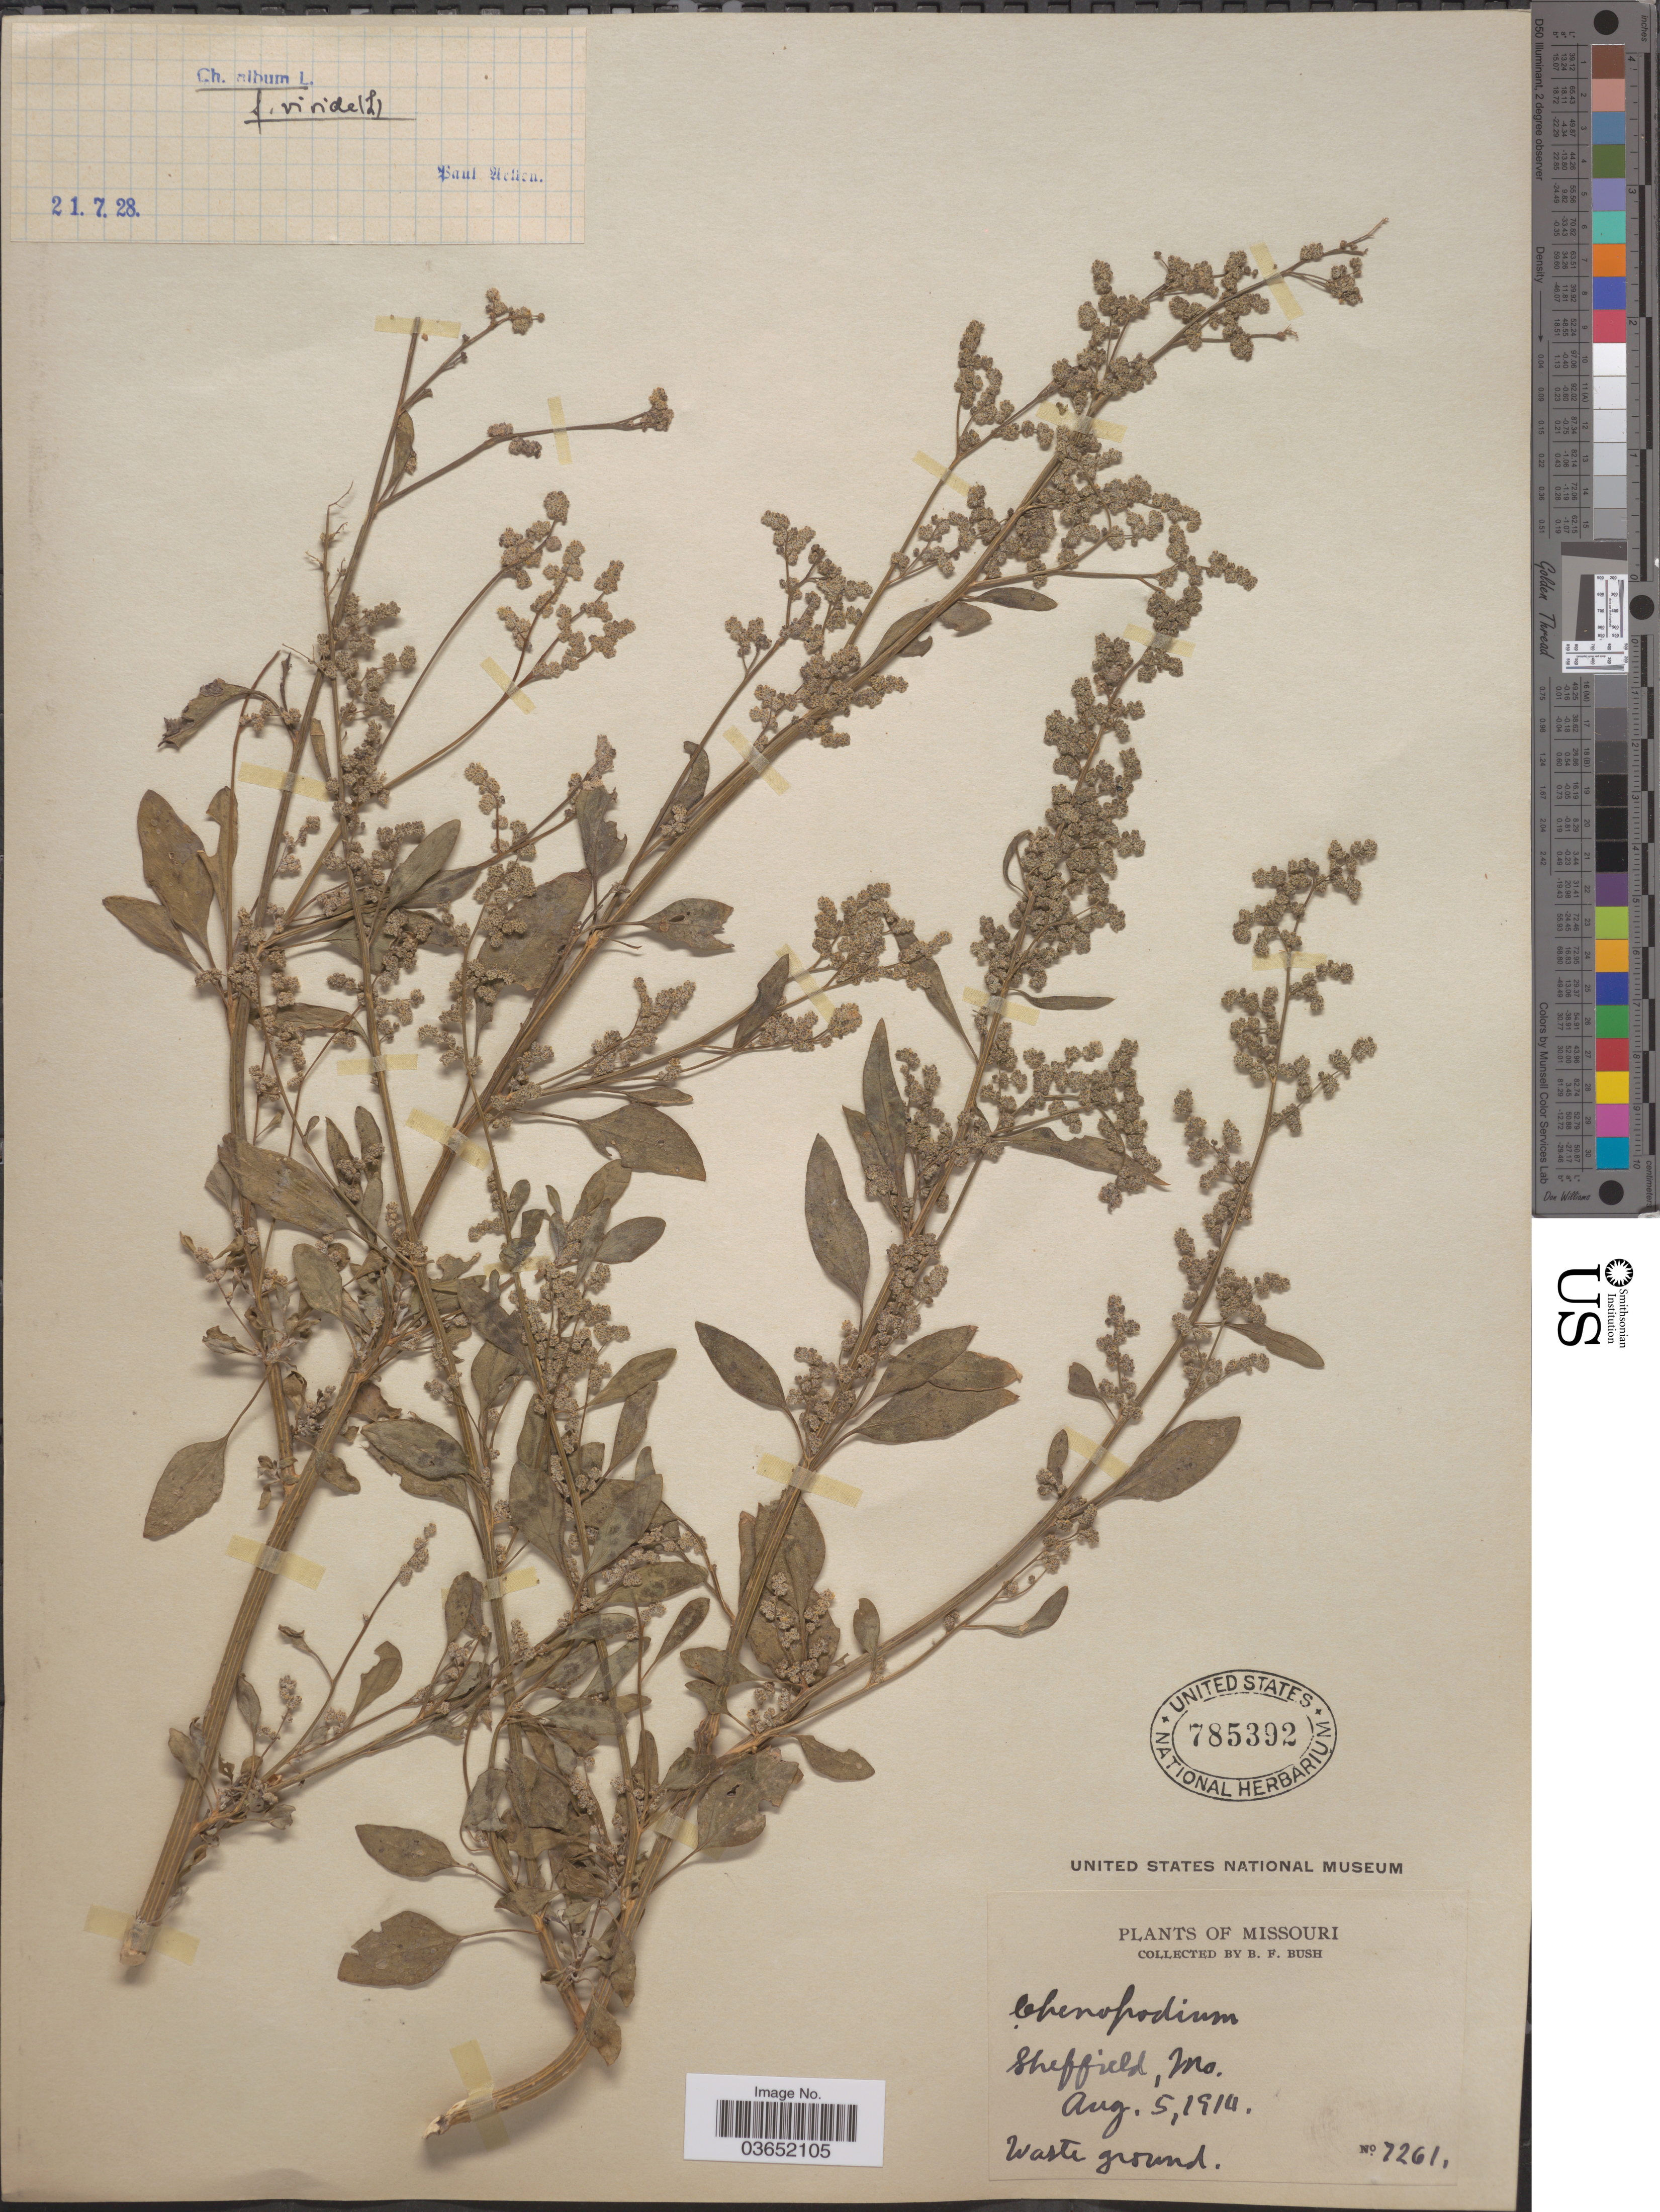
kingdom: Plantae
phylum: Tracheophyta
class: Magnoliopsida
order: Caryophyllales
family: Amaranthaceae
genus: Chenopodium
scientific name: Chenopodium album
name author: L.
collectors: B. F. Bush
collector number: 7261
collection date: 1914-08-05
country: United States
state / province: Missouri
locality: Sheffield.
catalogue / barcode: US 785392